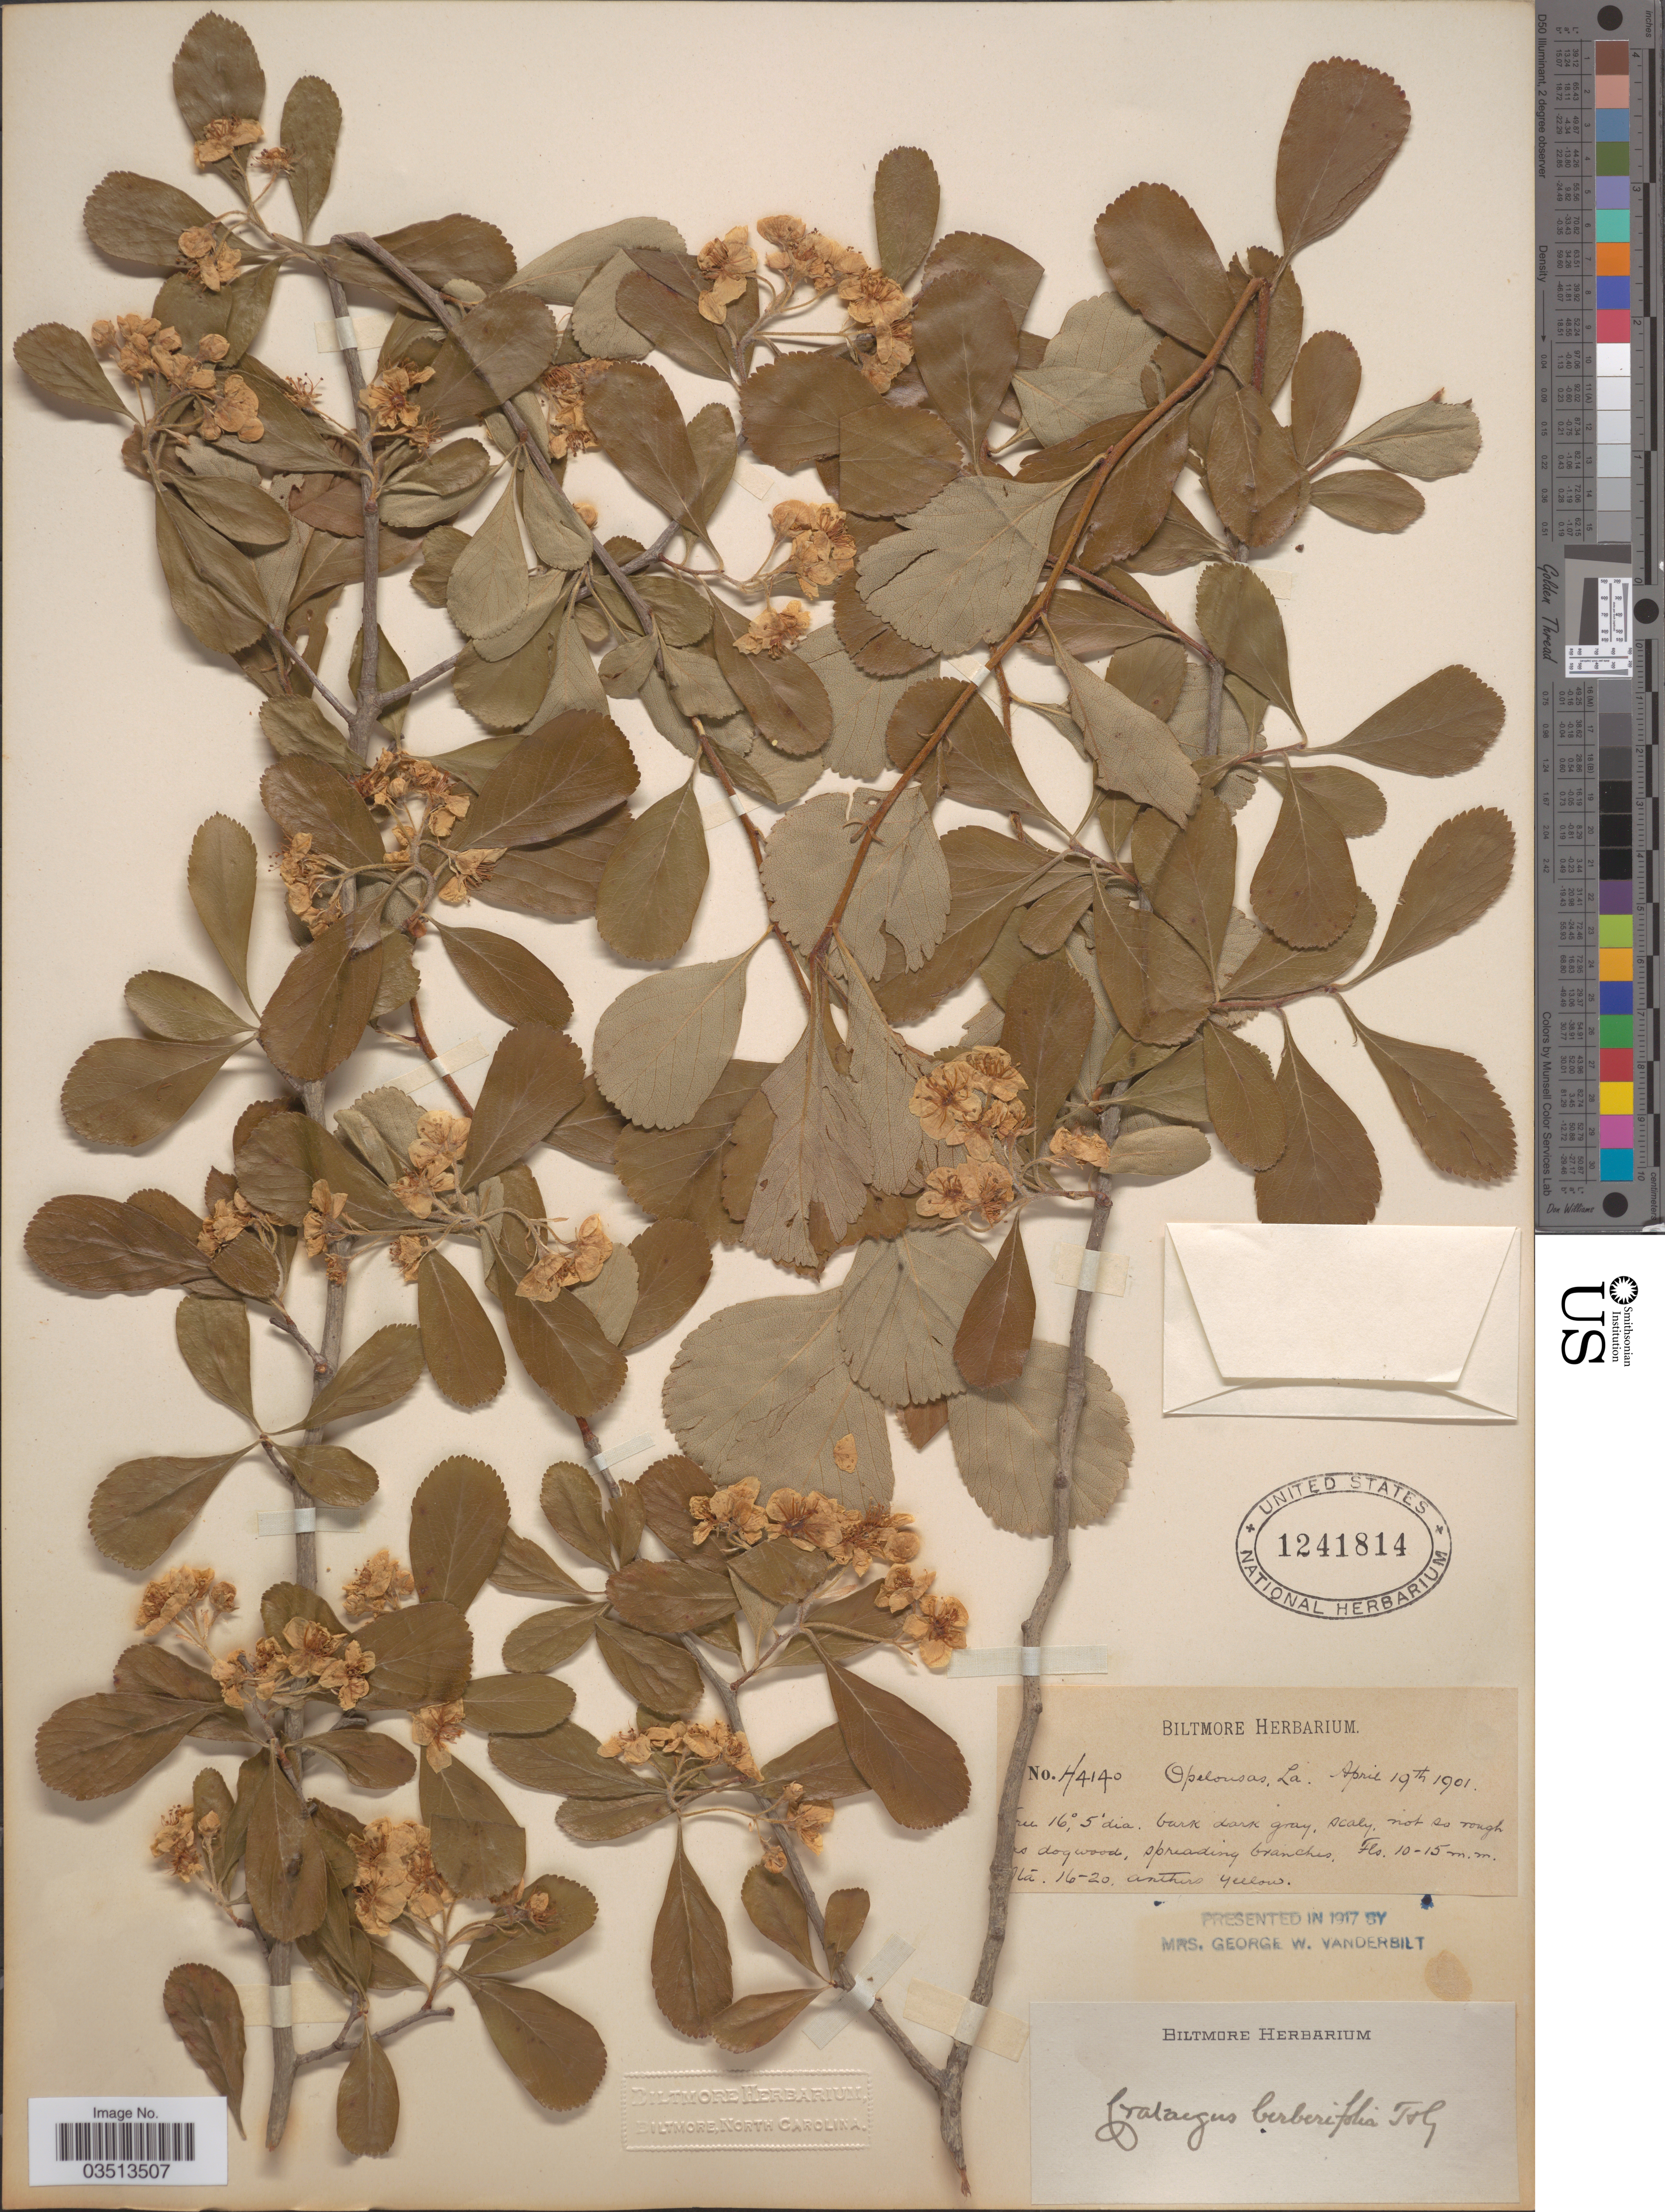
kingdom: Plantae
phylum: Tracheophyta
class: Magnoliopsida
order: Rosales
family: Rosaceae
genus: Crataegus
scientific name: Crataegus berberifolia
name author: Torr. & A. Gray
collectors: ex herb. Biltmore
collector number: H4140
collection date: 1901-04-19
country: United States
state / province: Louisiana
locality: Opelousas.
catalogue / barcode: US 1241814